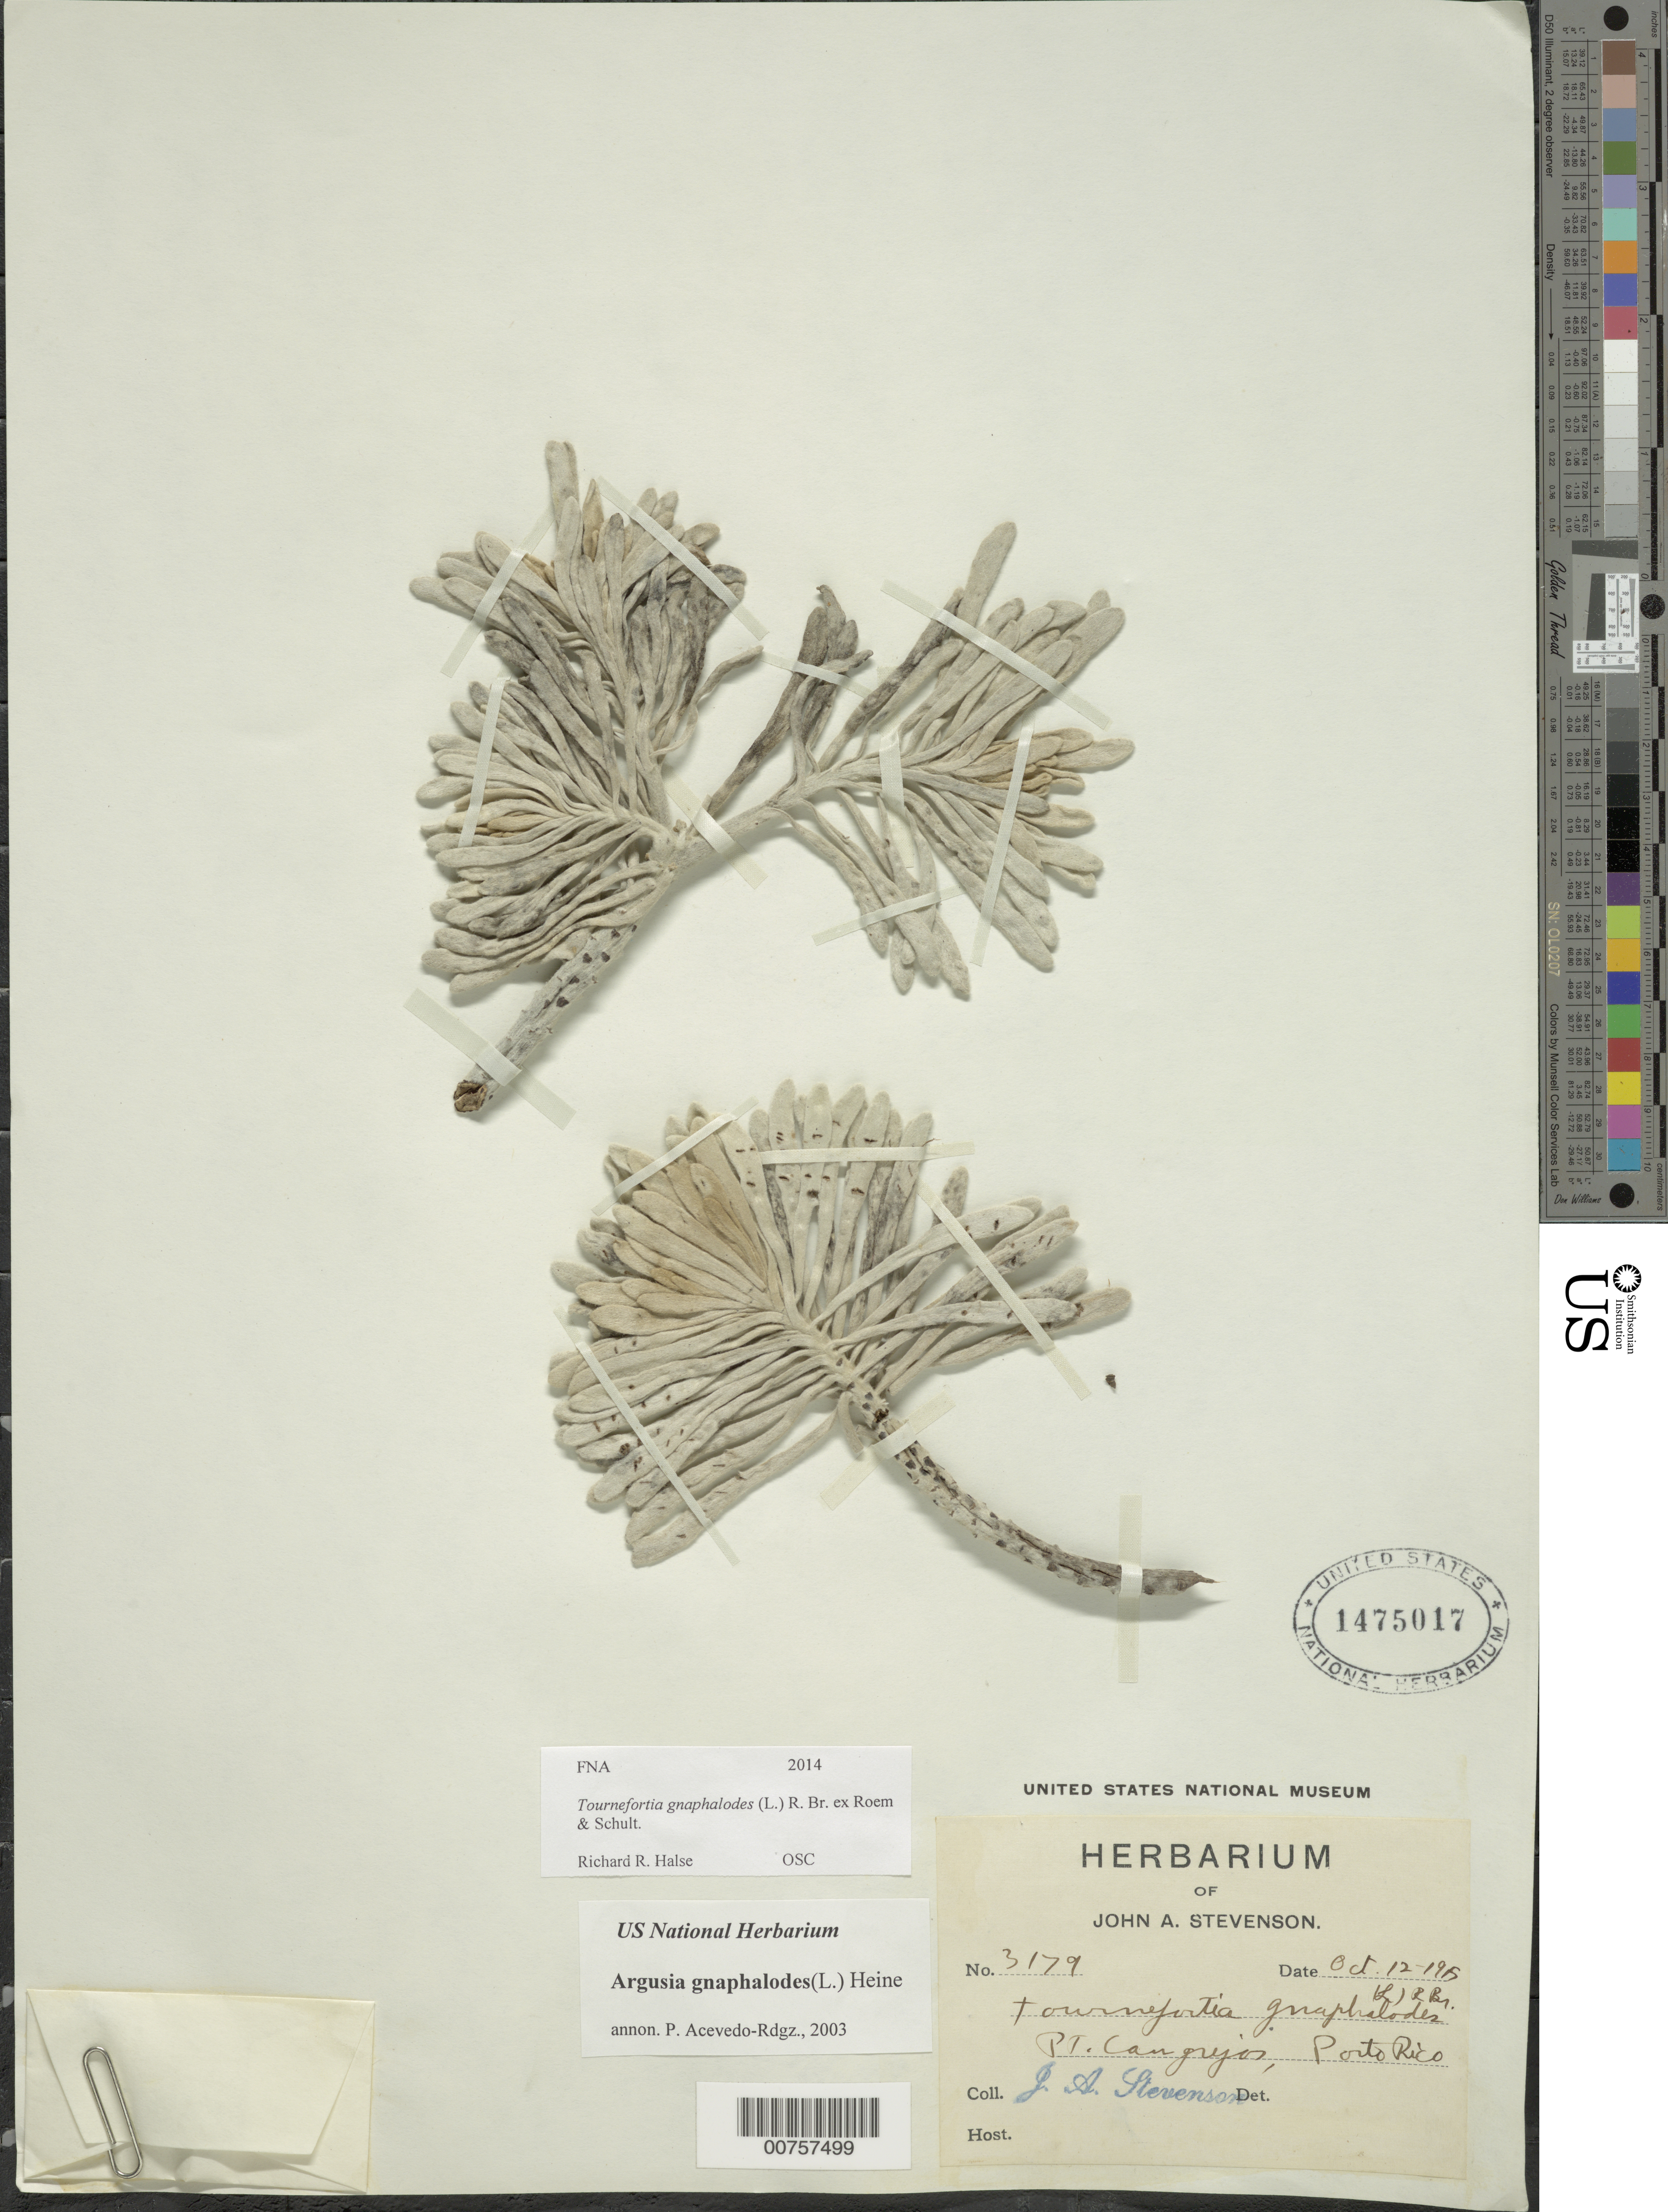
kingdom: Plantae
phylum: Tracheophyta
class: Magnoliopsida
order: Boraginales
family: Heliotropiaceae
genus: Tournefortia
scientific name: Tournefortia gnaphalodes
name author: (L.) R. Br. ex Roem. & Schult.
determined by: Halse, R. R.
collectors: J. Stevenson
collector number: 3179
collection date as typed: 12 Oct 1915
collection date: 1915-10-12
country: Puerto Rico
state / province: Carolina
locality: Pt. Cangrejos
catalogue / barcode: US 1475017